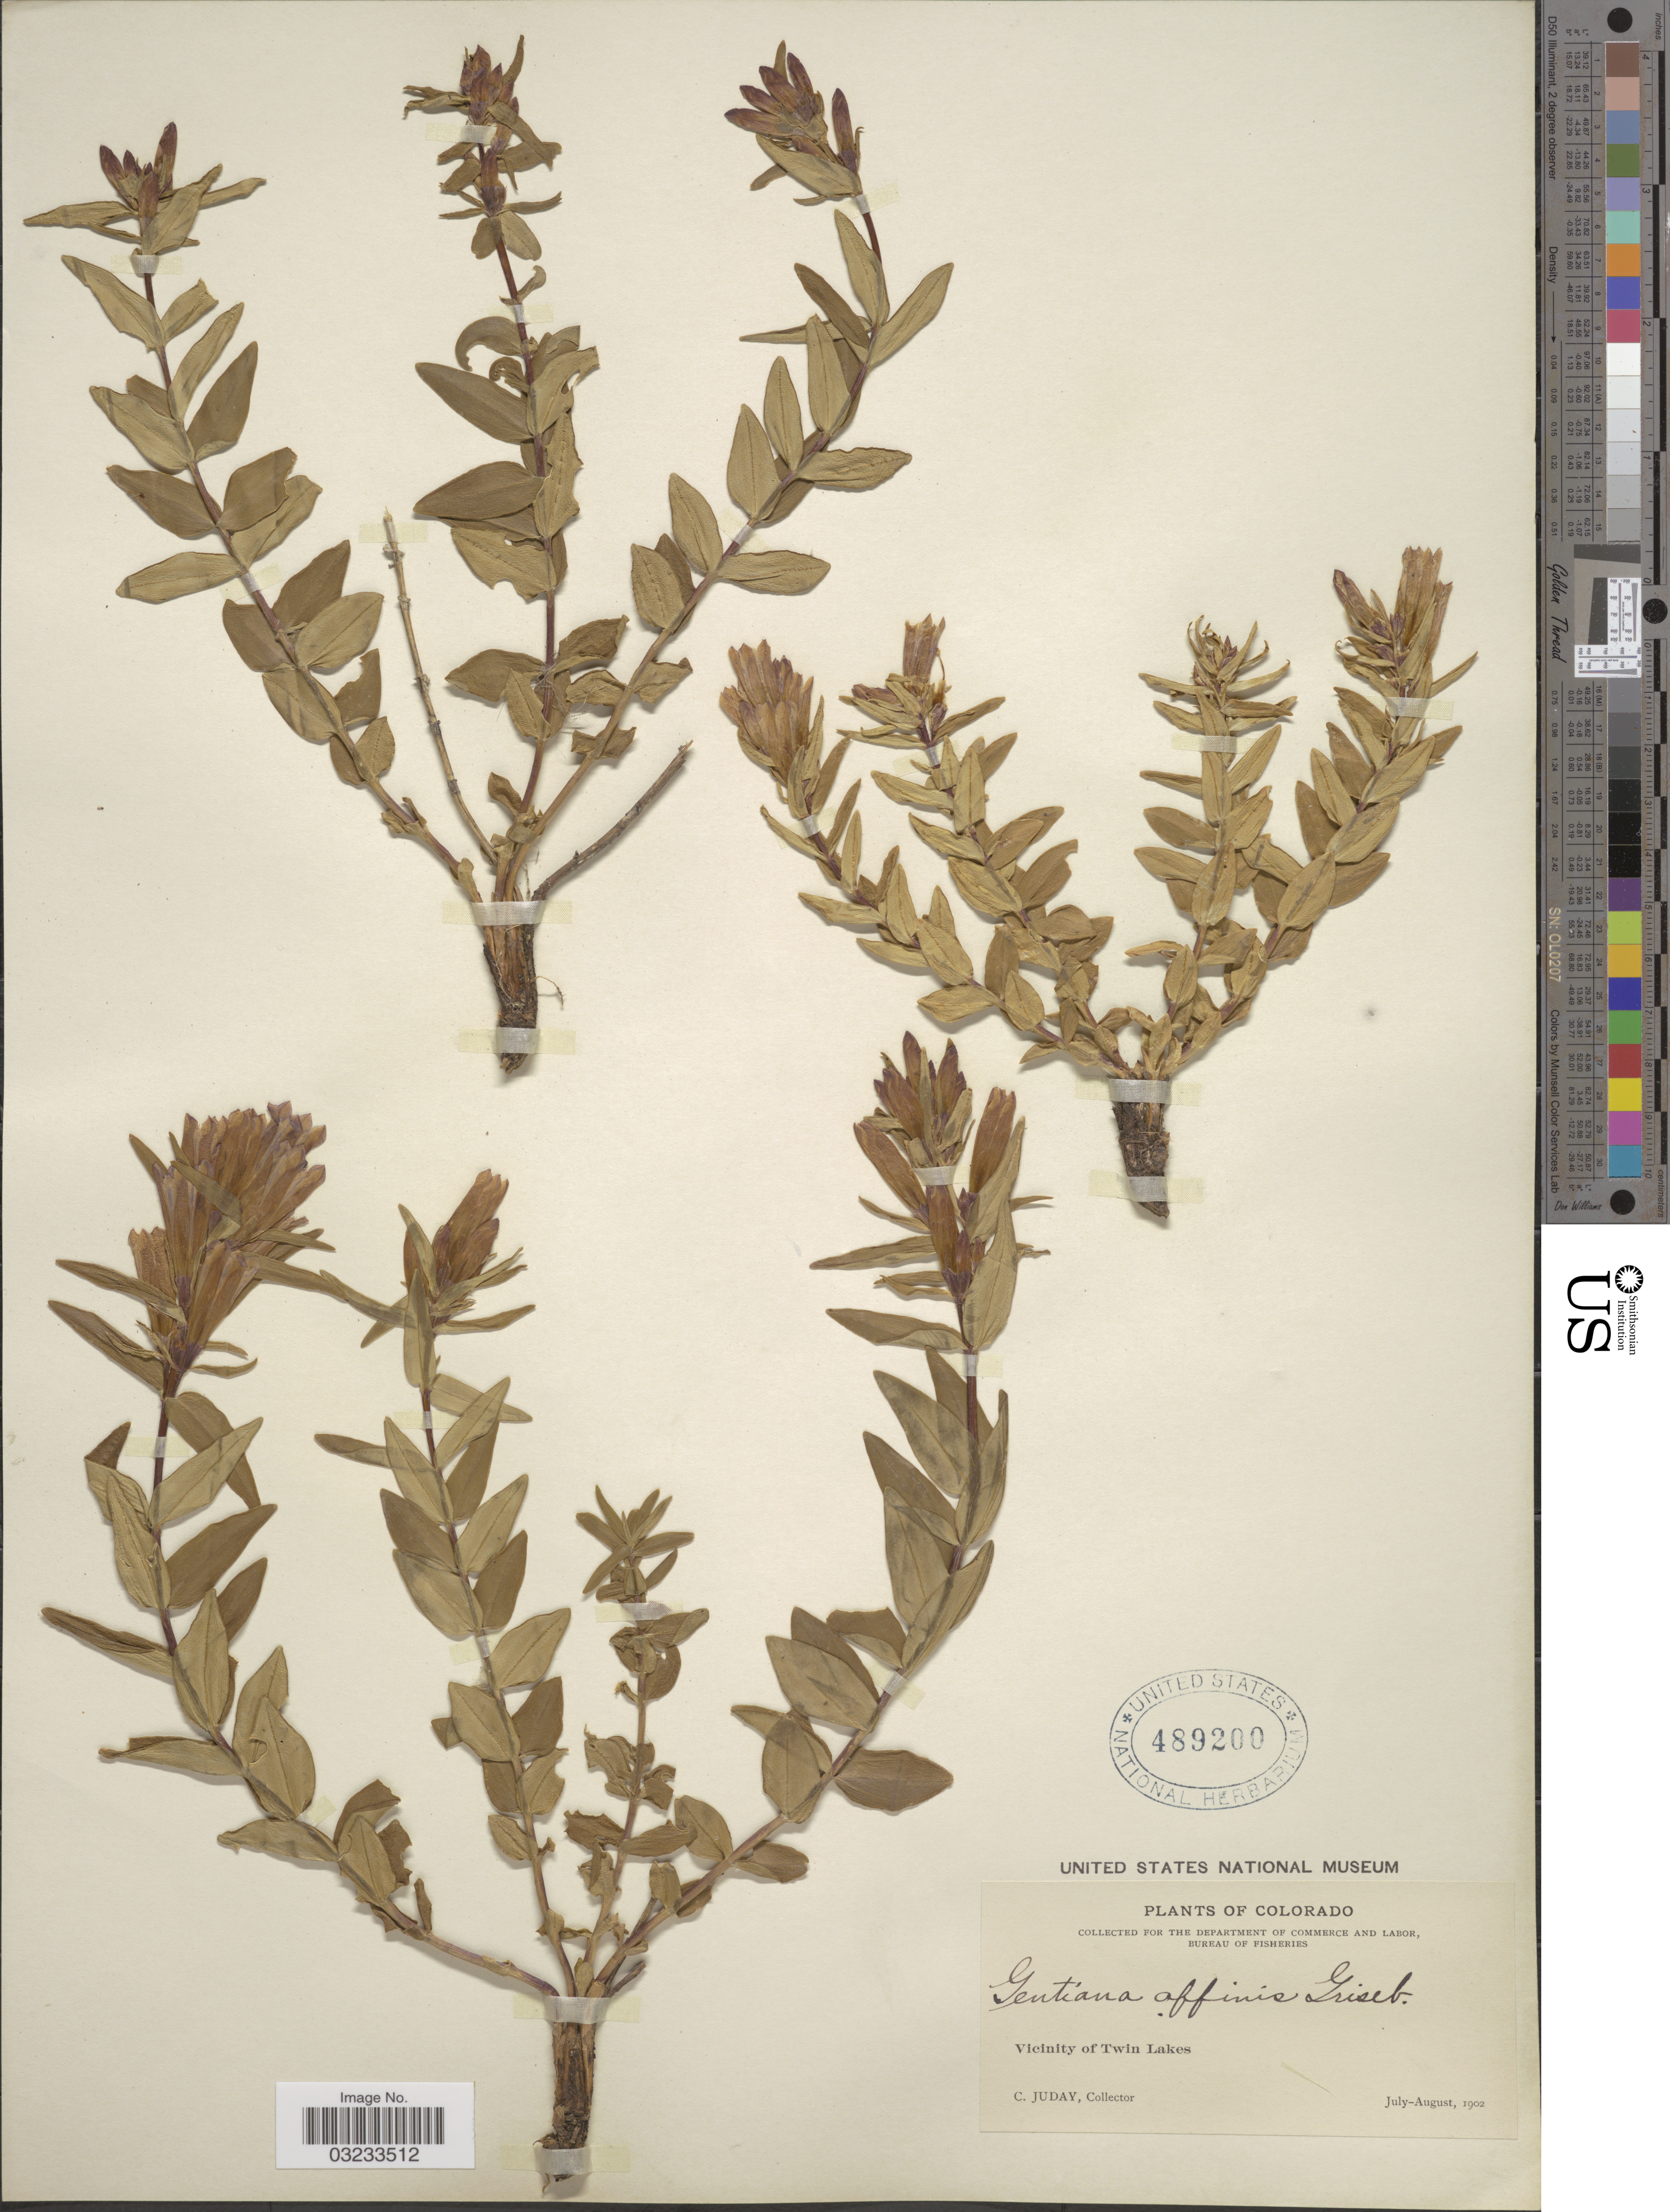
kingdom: Plantae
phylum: Tracheophyta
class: Magnoliopsida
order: Gentianales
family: Gentianaceae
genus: Gentiana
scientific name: Gentiana affinis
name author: Griseb.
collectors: C. Juday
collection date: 1902-07/1902-08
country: United States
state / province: Colorado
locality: Vicinity of Twin Lakes.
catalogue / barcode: US 489200